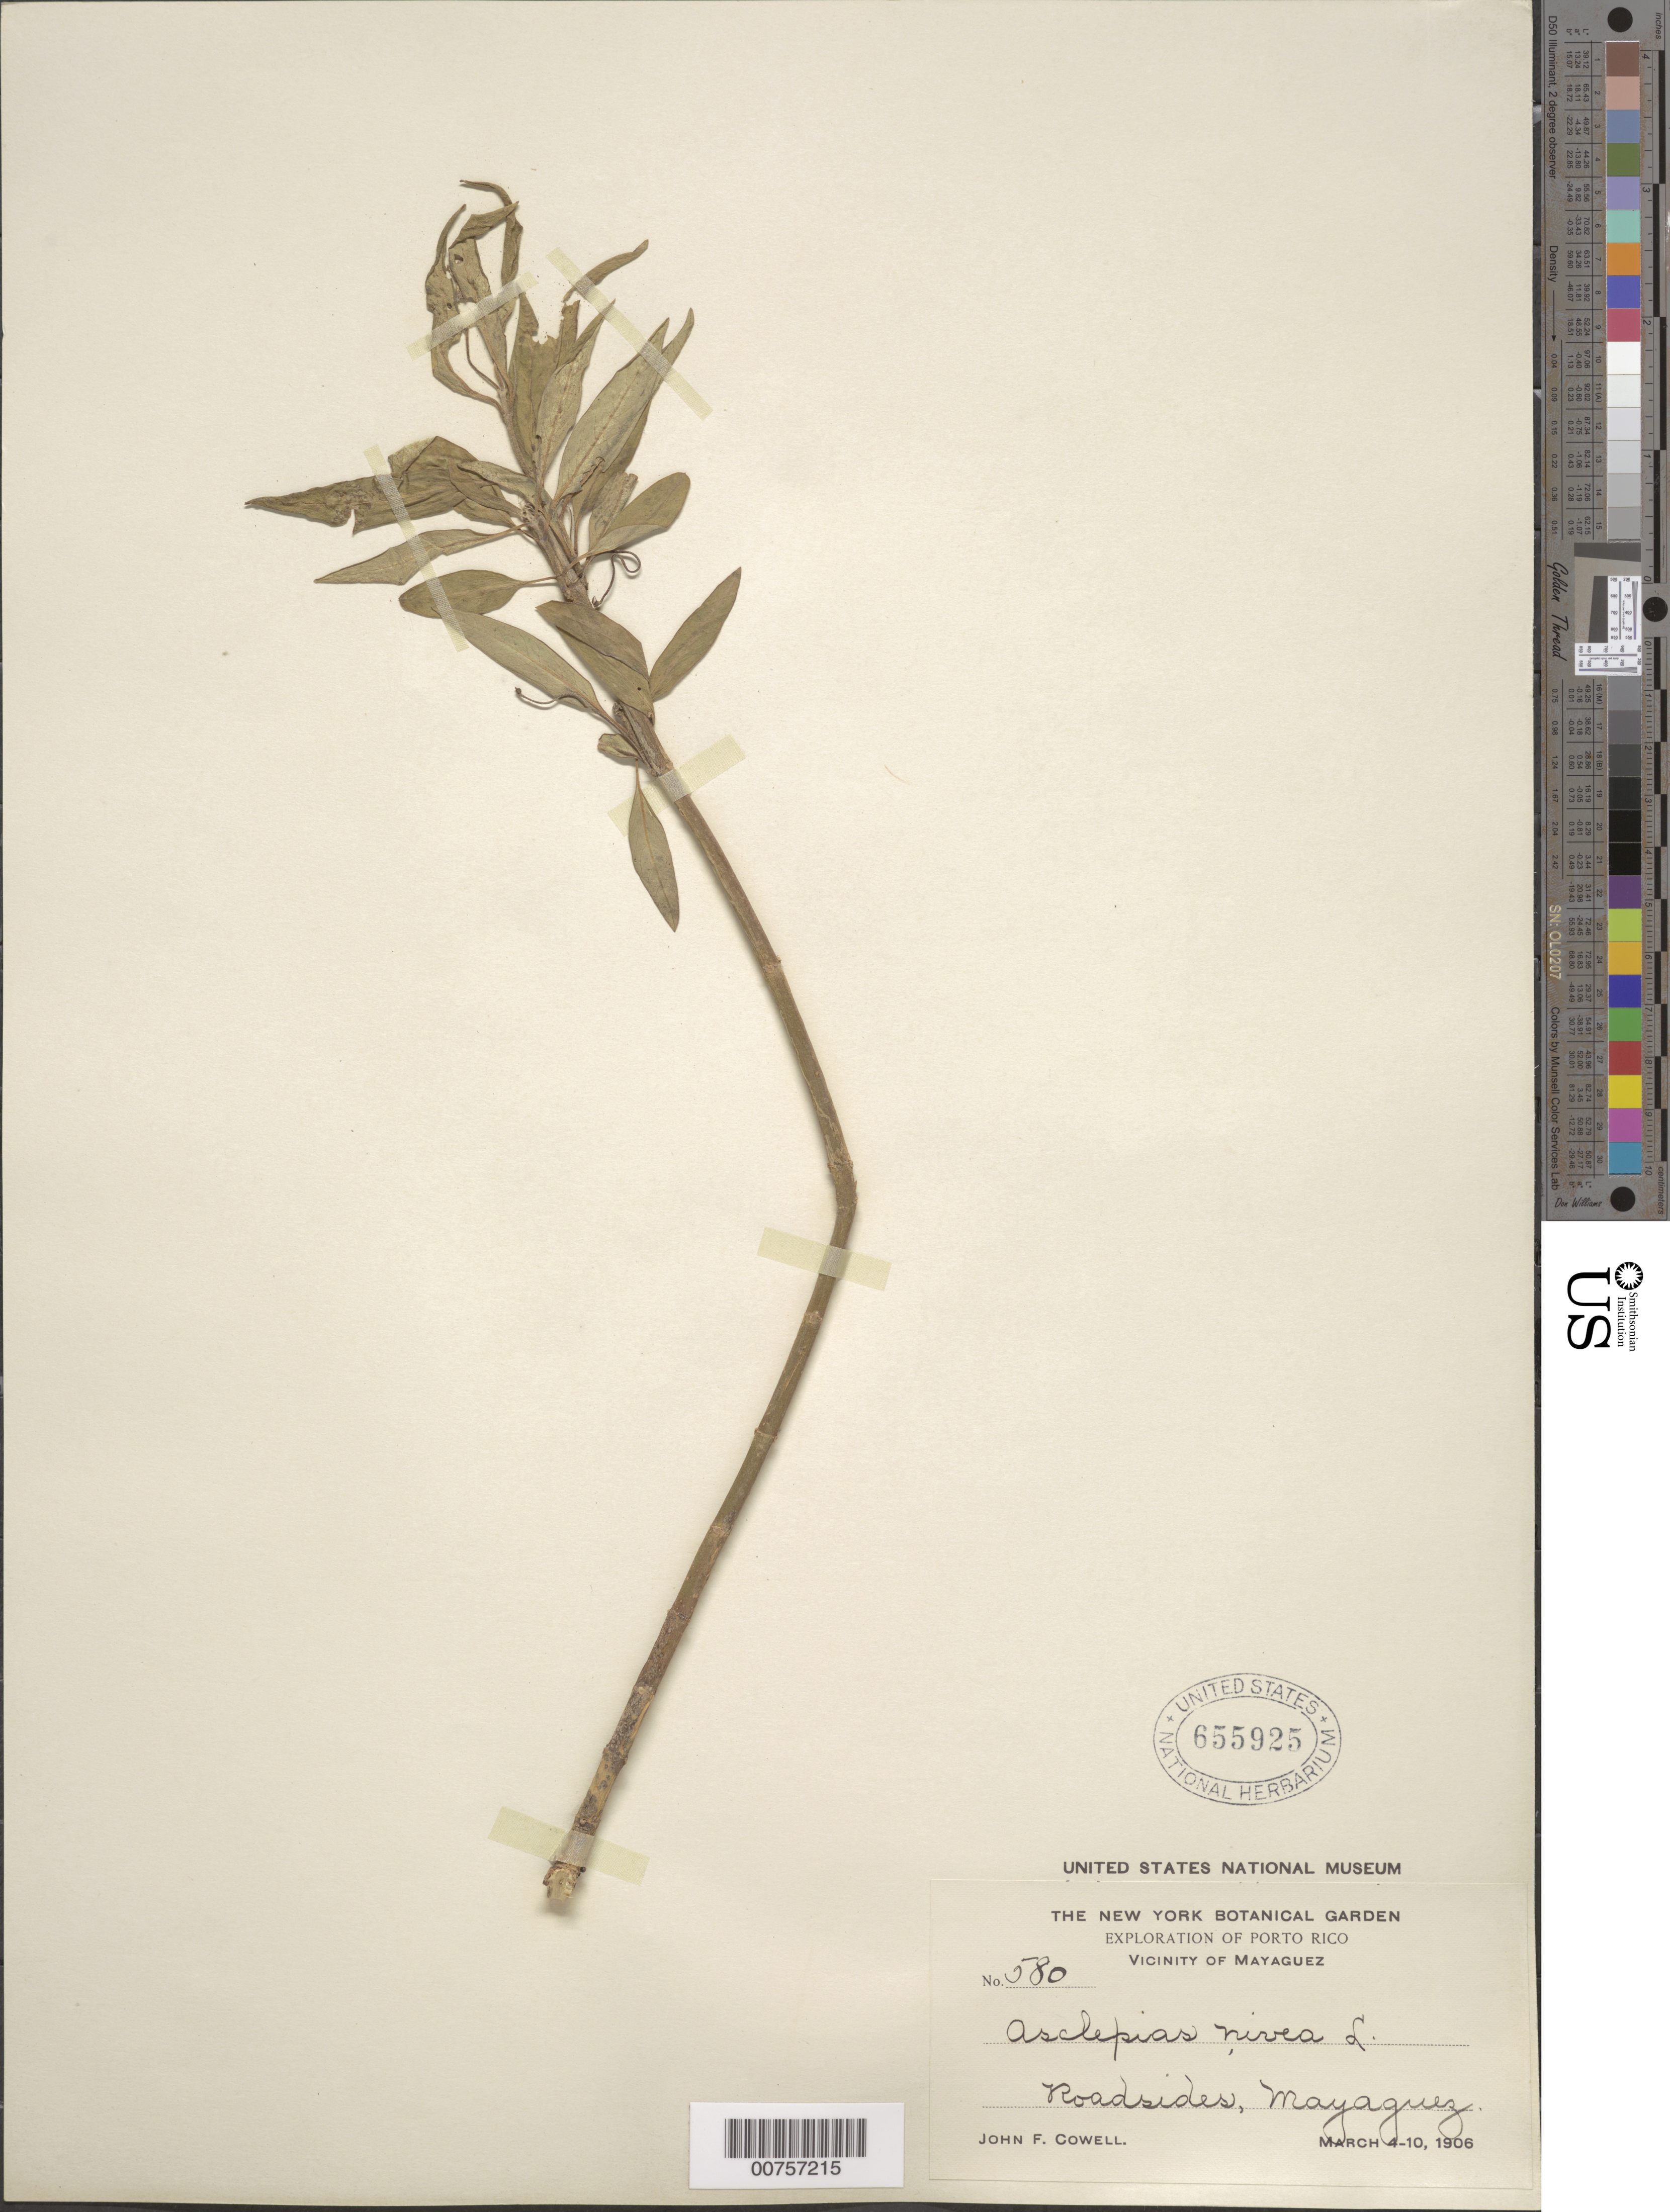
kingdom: Plantae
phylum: Tracheophyta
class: Magnoliopsida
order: Gentianales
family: Apocynaceae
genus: Asclepias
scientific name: Asclepias nivea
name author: L.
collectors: J. F. Cowell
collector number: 580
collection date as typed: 04 Mar 1906 to 10 Mar 1906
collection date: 1906-03-04/1906-03-10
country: Puerto Rico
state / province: Mayagüez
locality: Mayaguez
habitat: Roadsides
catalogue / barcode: US 655925